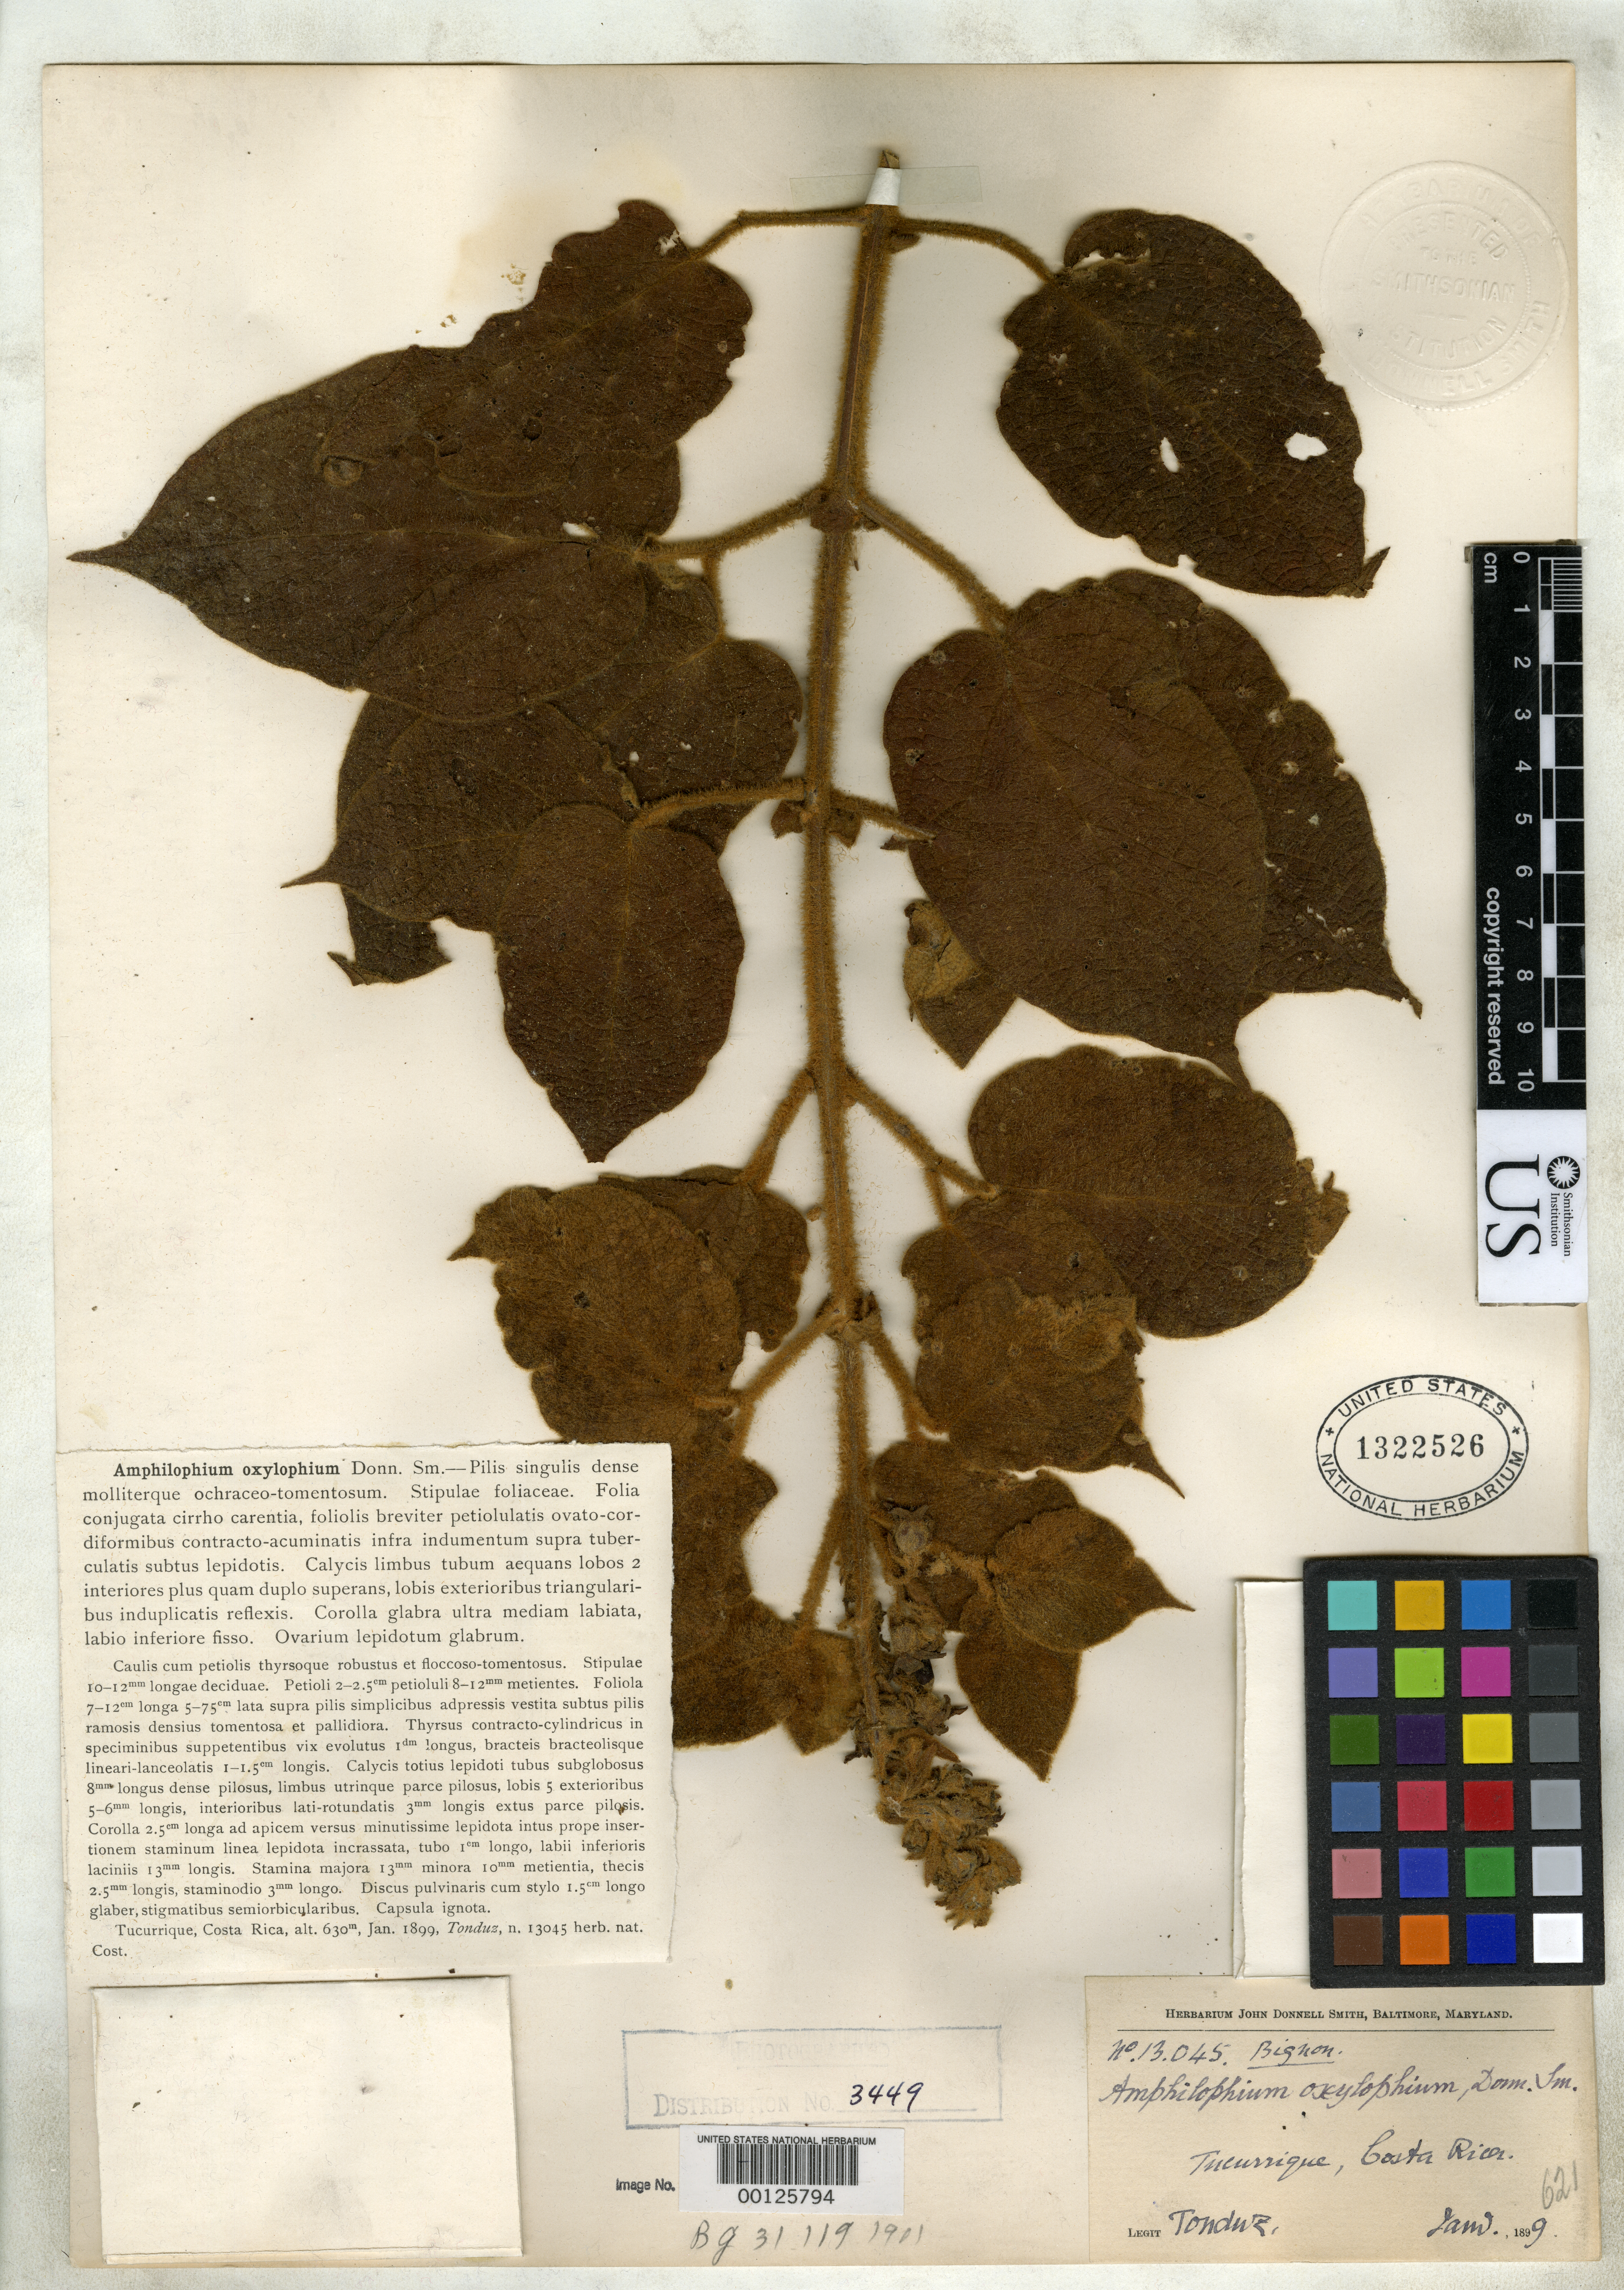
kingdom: Plantae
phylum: Tracheophyta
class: Magnoliopsida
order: Lamiales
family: Bignoniaceae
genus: Amphilophium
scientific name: Amphilophium oxylophium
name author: Donn. Sm.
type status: Holotype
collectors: A. Tonduz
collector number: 13045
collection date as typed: Jan 1899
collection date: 1899-01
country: Costa Rica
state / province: San José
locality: Tucurrique.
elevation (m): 630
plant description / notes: Specimen ex John Donnell Smith herbarium.; Two US sheets (USNH 1322526 & 1322530) are recorded as holotype and isotype, respectively but both came from the John Donnell Smith herbarium and are probably to be regarded as syntypes.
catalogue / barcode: US 1322526